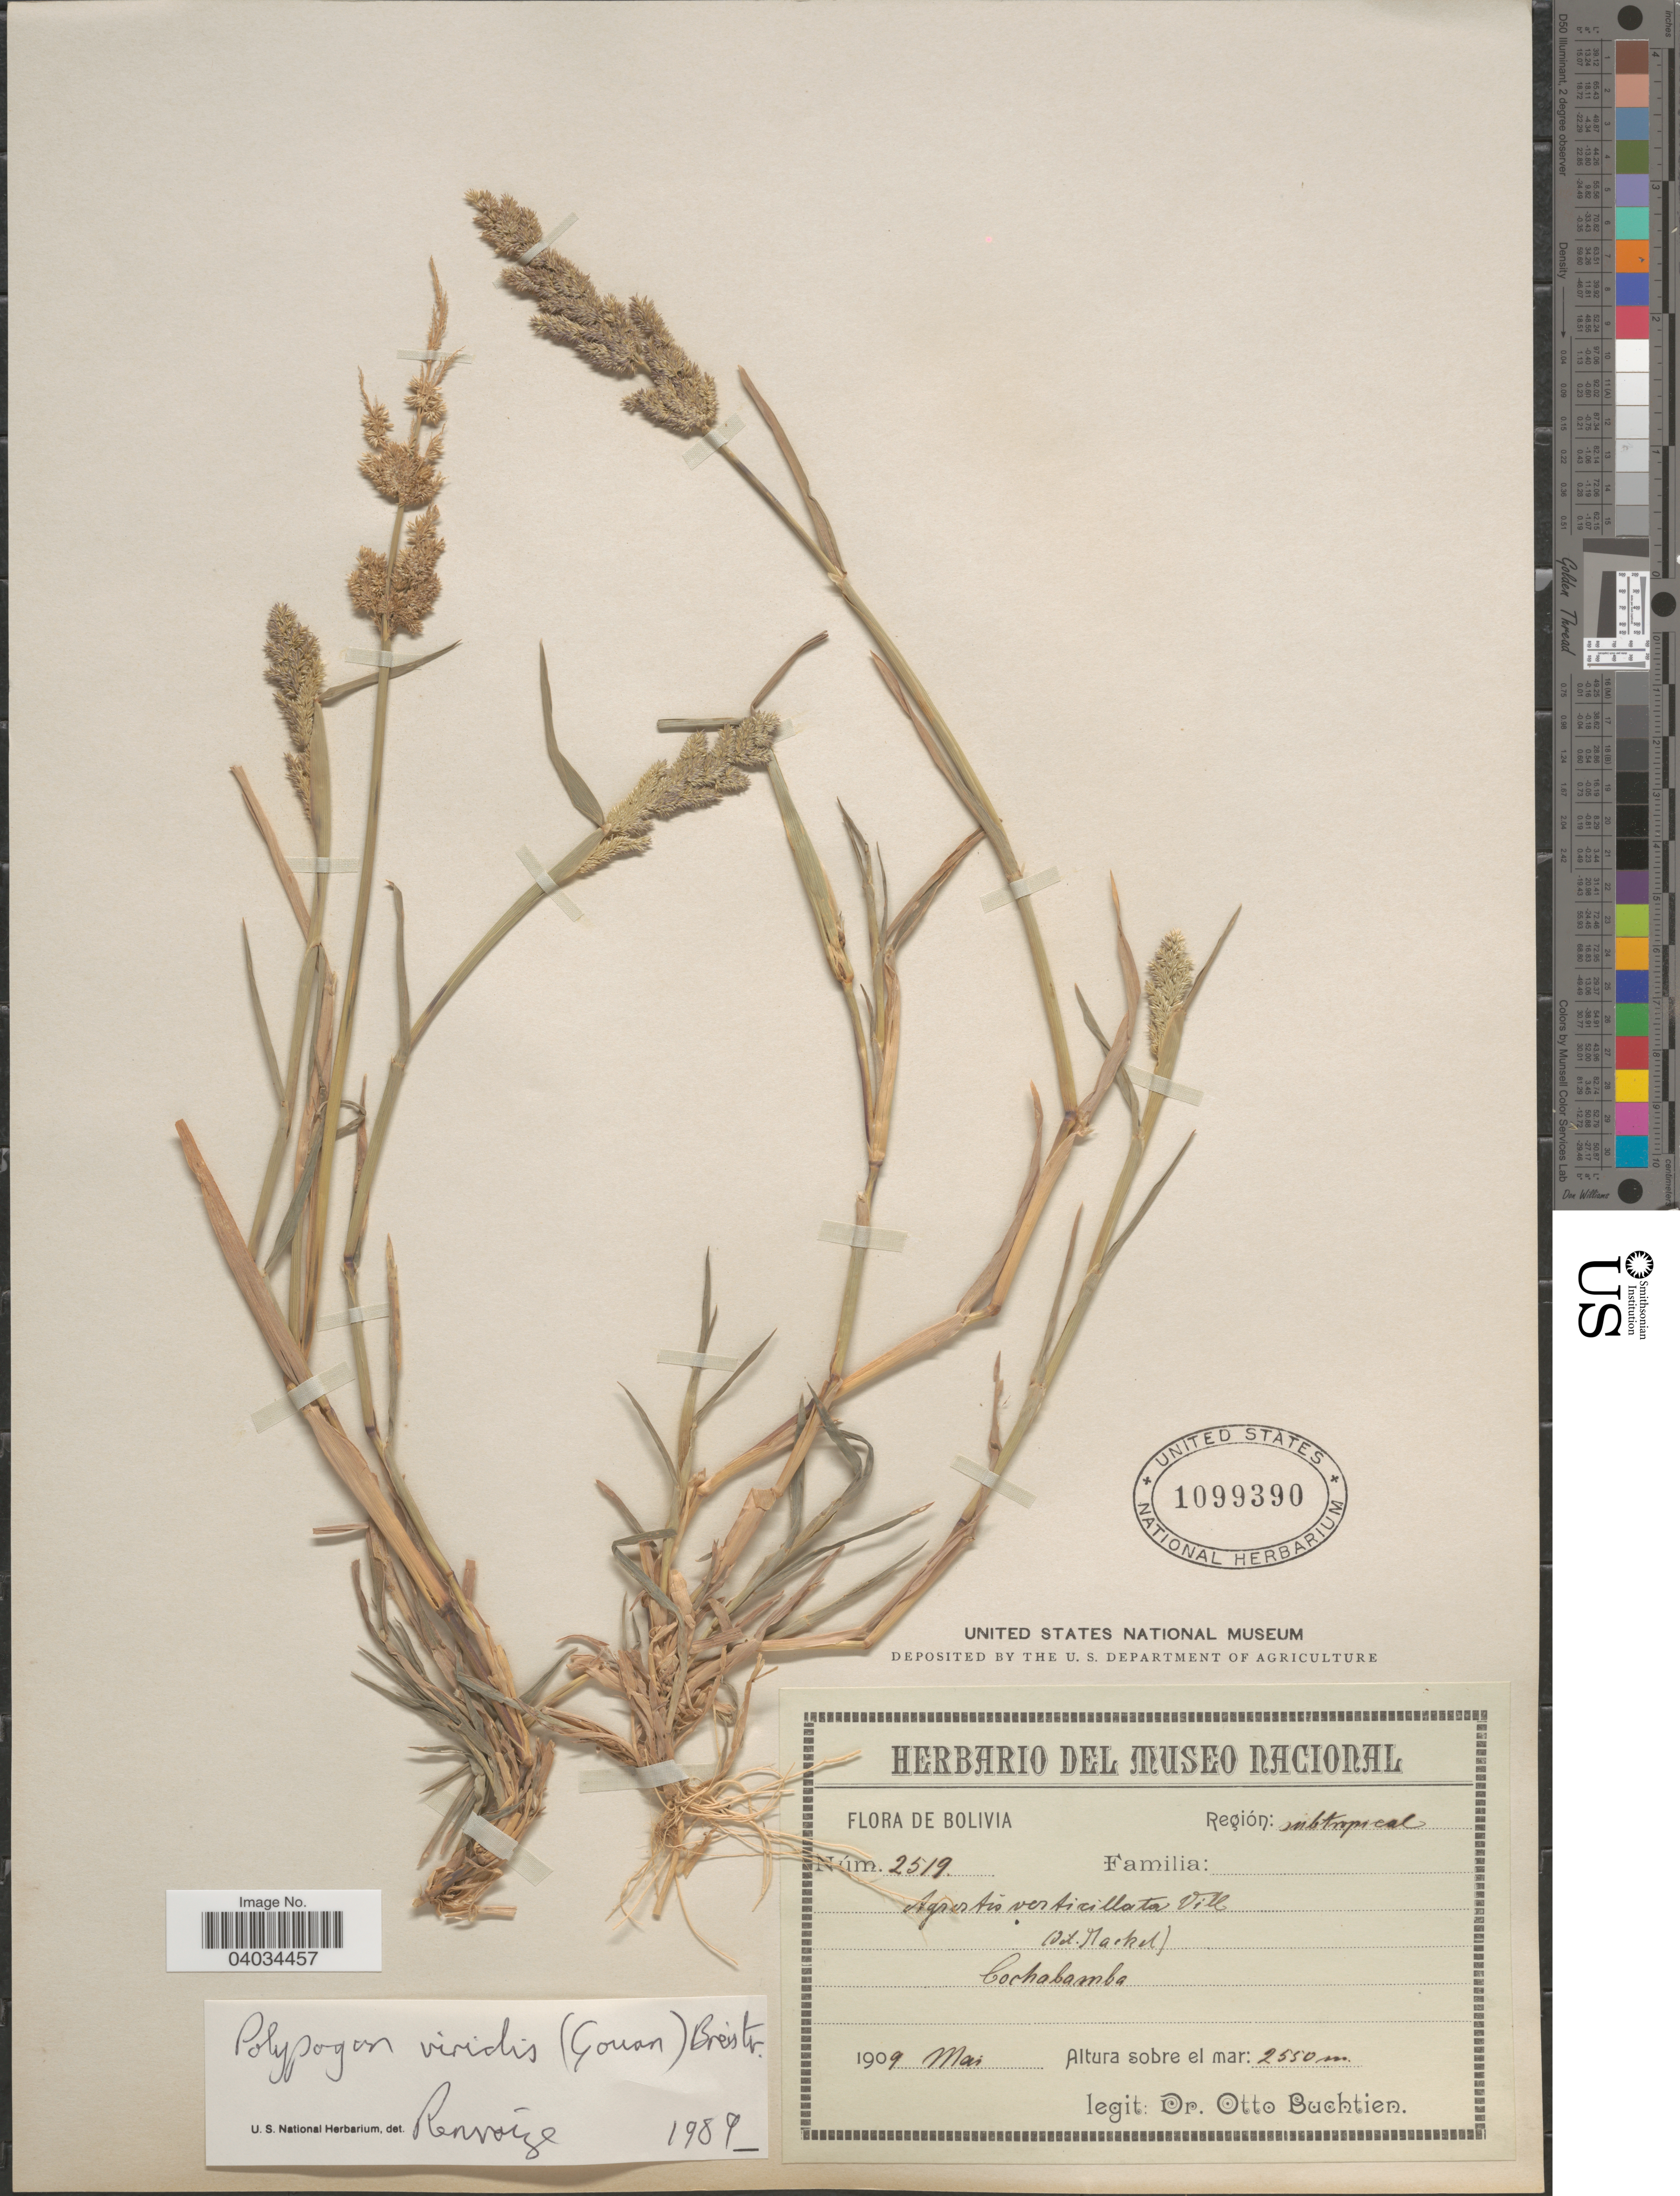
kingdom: Plantae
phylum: Tracheophyta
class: Liliopsida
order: Poales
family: Poaceae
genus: Polypogon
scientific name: Polypogon viridis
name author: (Gouan) Breistroffer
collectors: O. Buchtien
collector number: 2519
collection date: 1909-05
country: Bolivia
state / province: Cochabamba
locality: Región subtropical.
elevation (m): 2550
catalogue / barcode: US 1099390